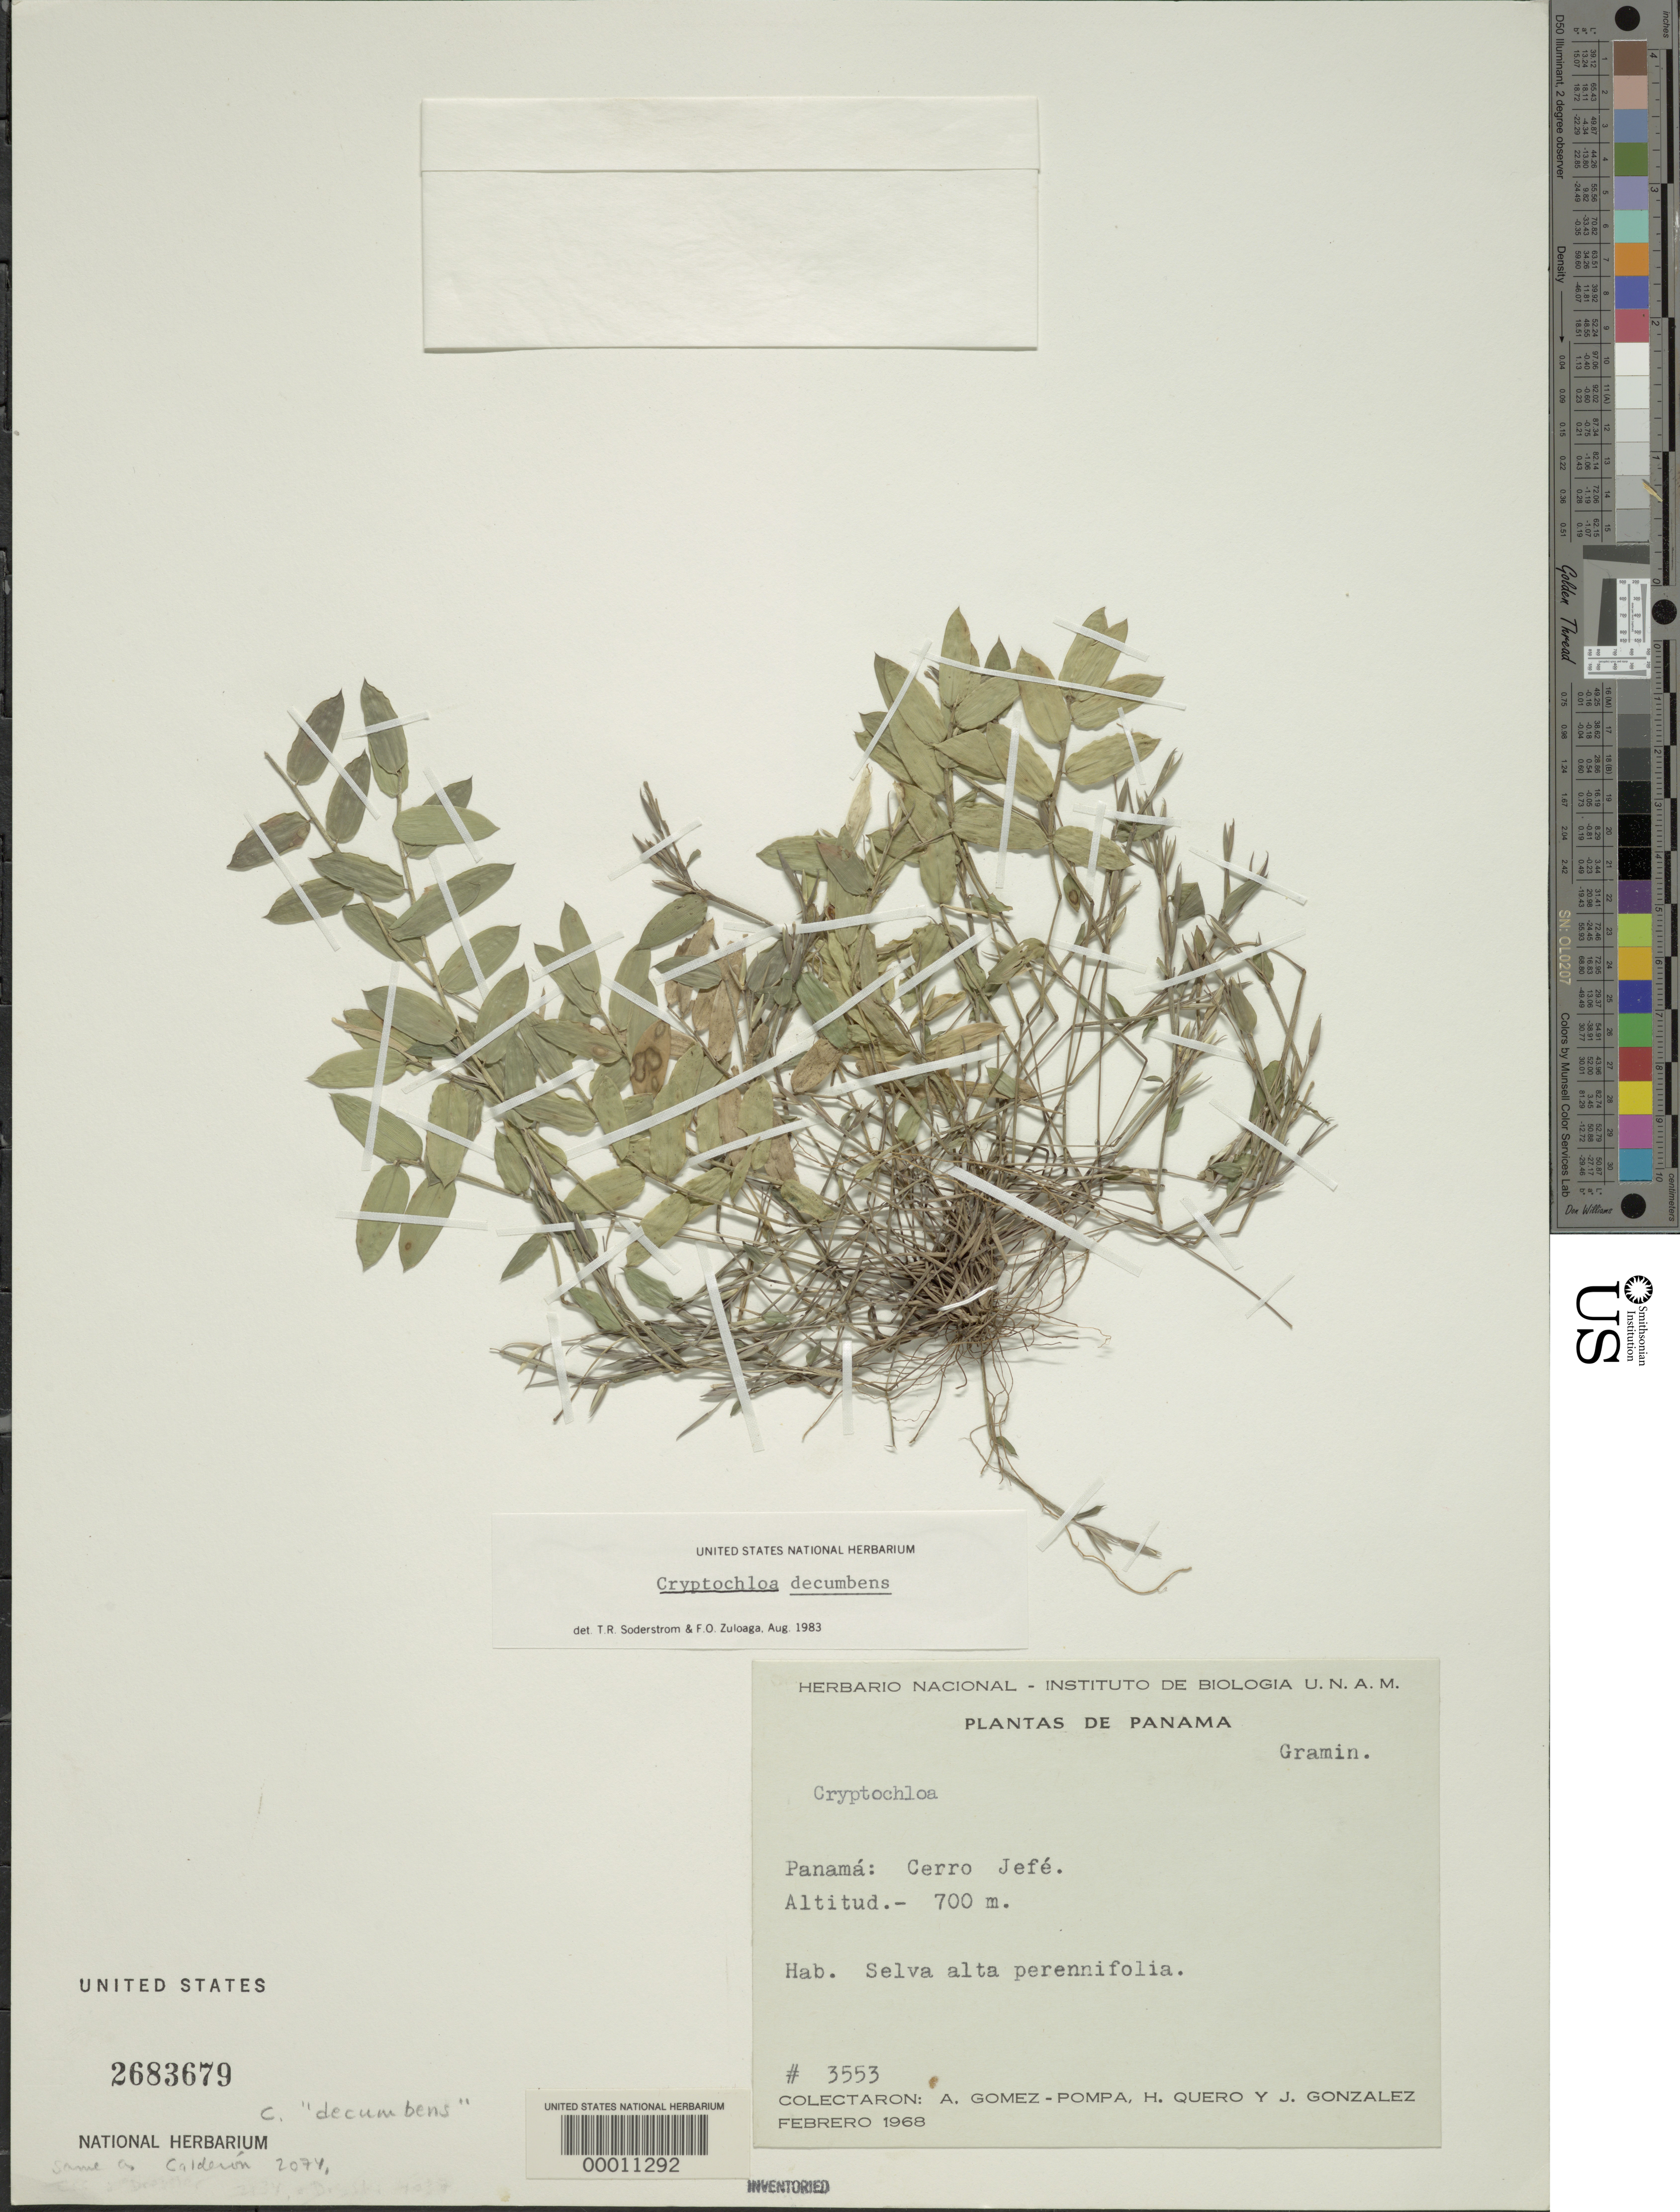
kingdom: Plantae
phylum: Tracheophyta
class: Liliopsida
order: Poales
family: Poaceae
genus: Cryptochloa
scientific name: Cryptochloa decumbens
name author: Soderstr. & Zuloaga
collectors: A. Gomez & H. Quero Gonzalez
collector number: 3553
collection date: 1968-02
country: Panama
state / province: Panama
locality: Cerro Jefe.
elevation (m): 700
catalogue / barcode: US 2683679